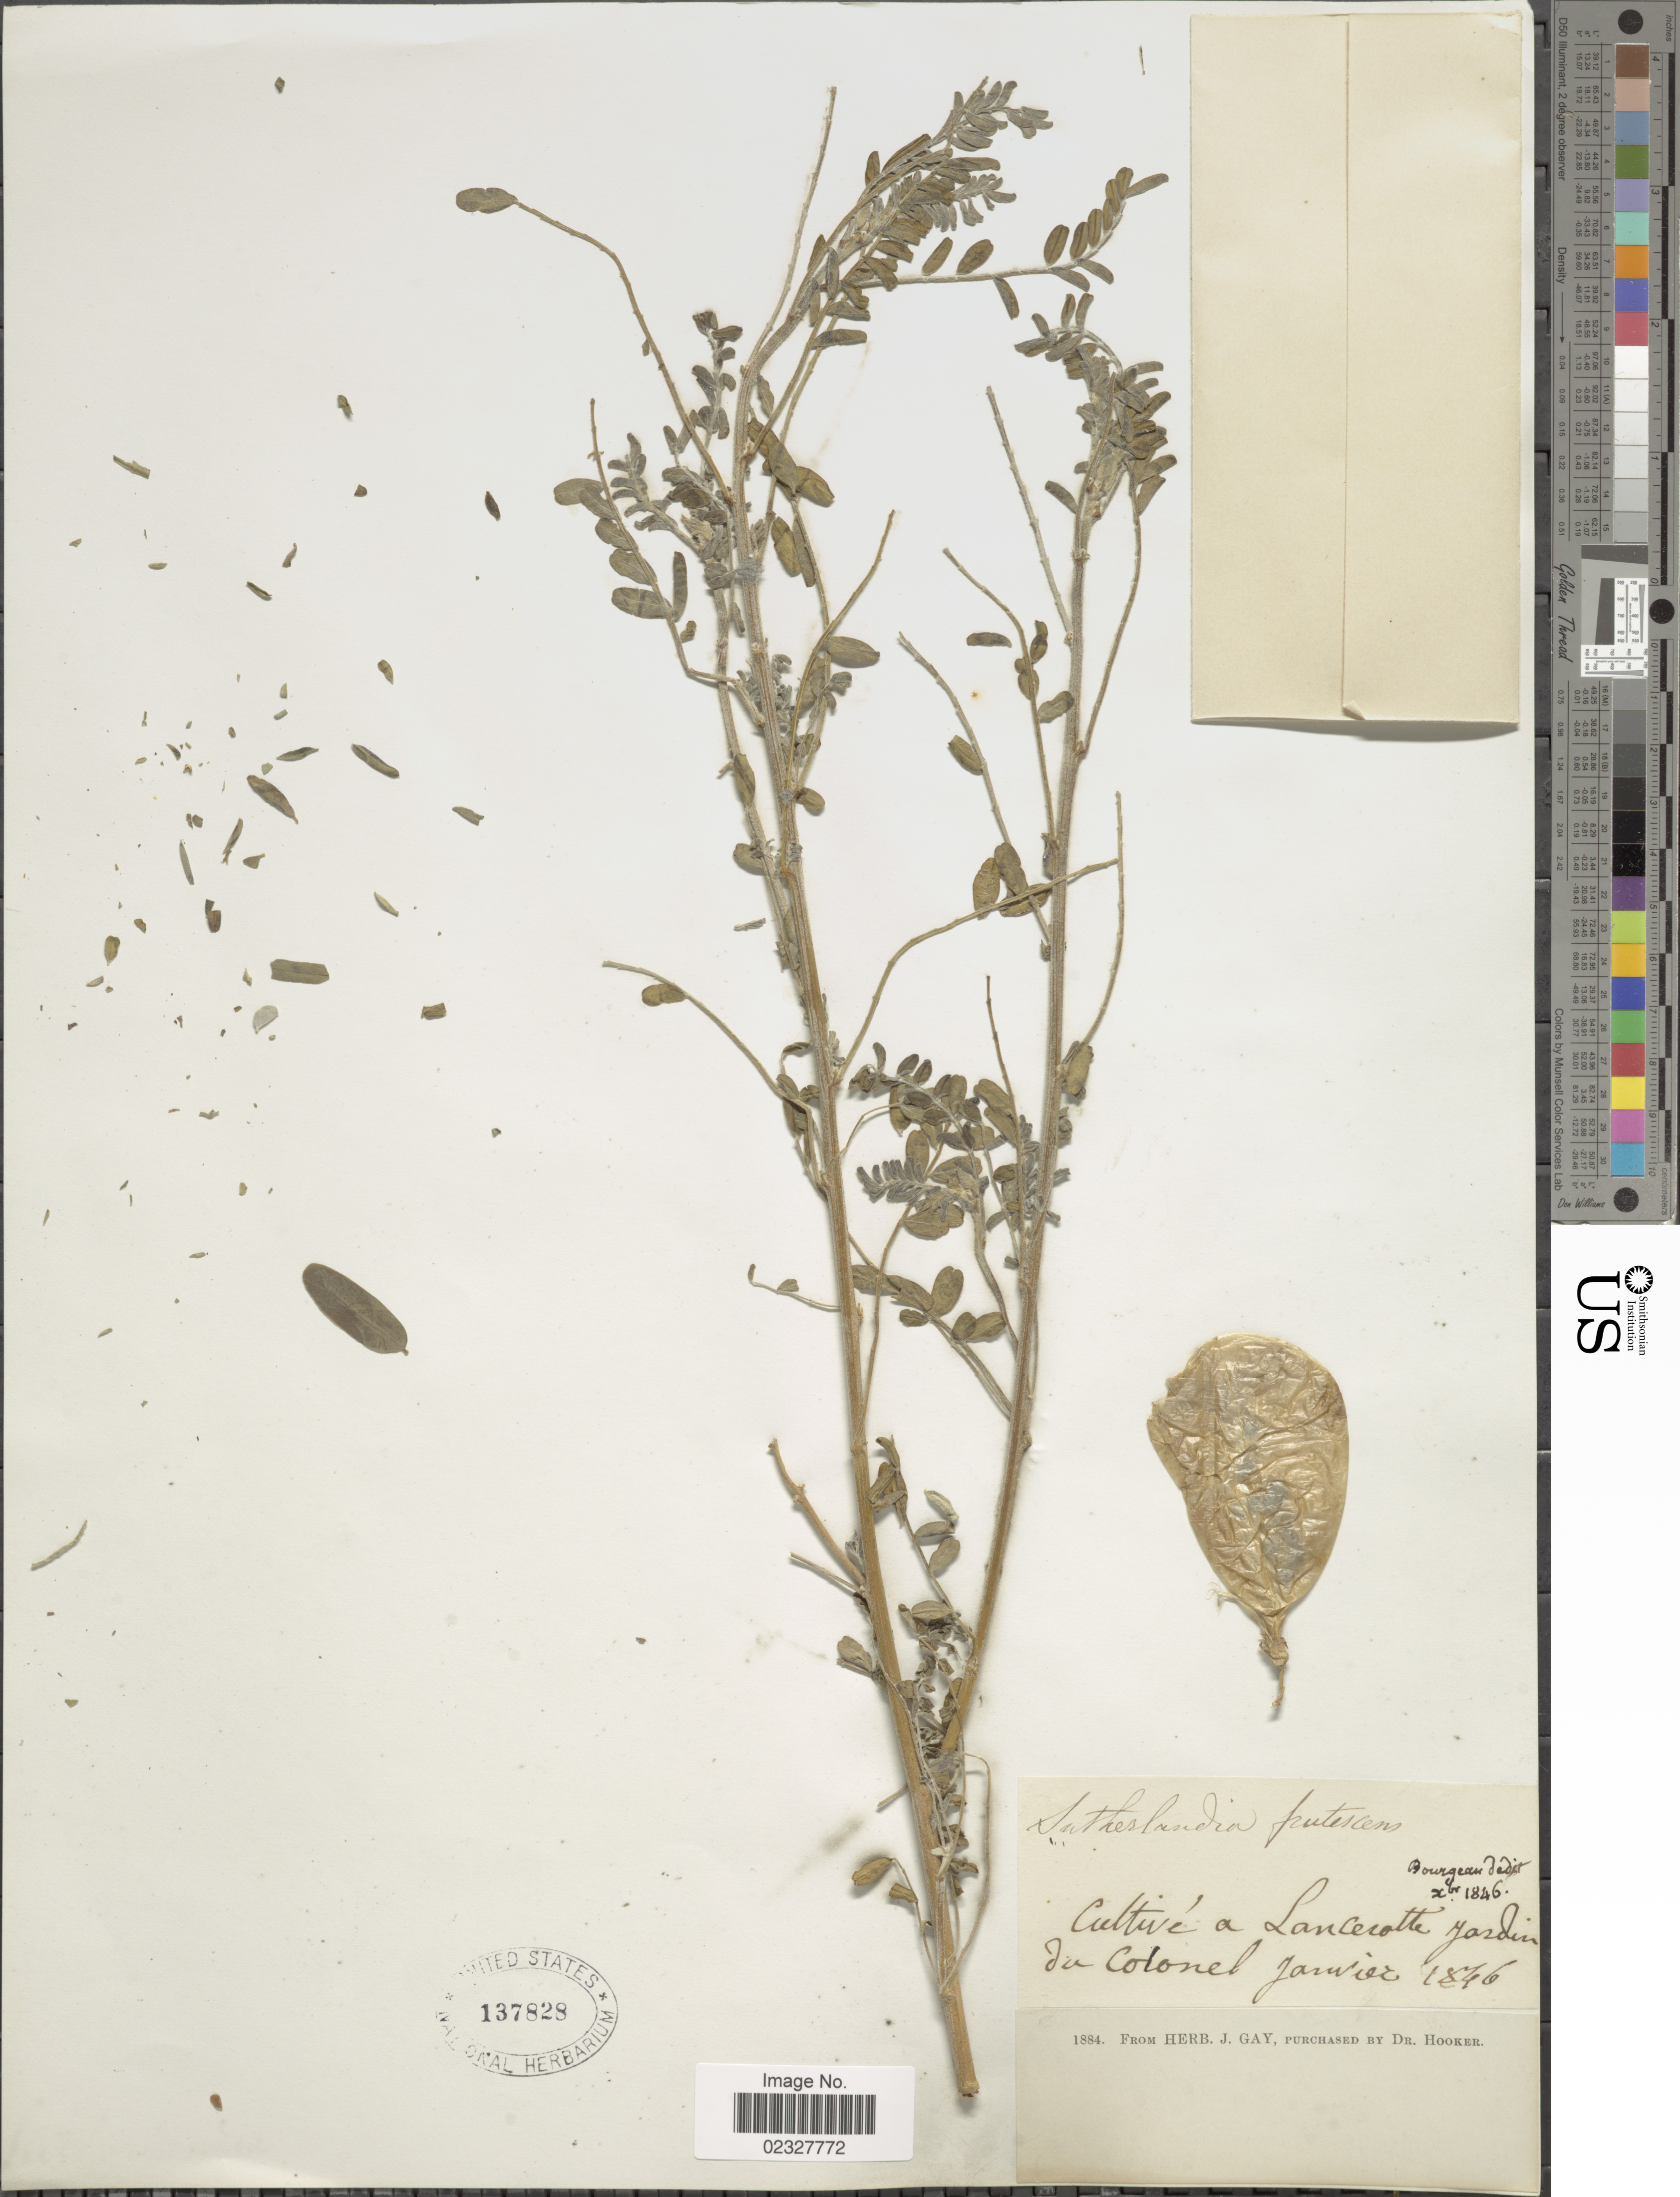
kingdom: Plantae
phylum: Tracheophyta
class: Magnoliopsida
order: Fabales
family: Fabaceae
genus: Sutherlandia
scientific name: Sutherlandia frutescens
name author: (L.) R. Br. ex W.T. Aiton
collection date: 1846-01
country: Spain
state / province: Canarias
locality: Cultivé a Lancerotte Jardin du Colonel.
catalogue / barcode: US 137828